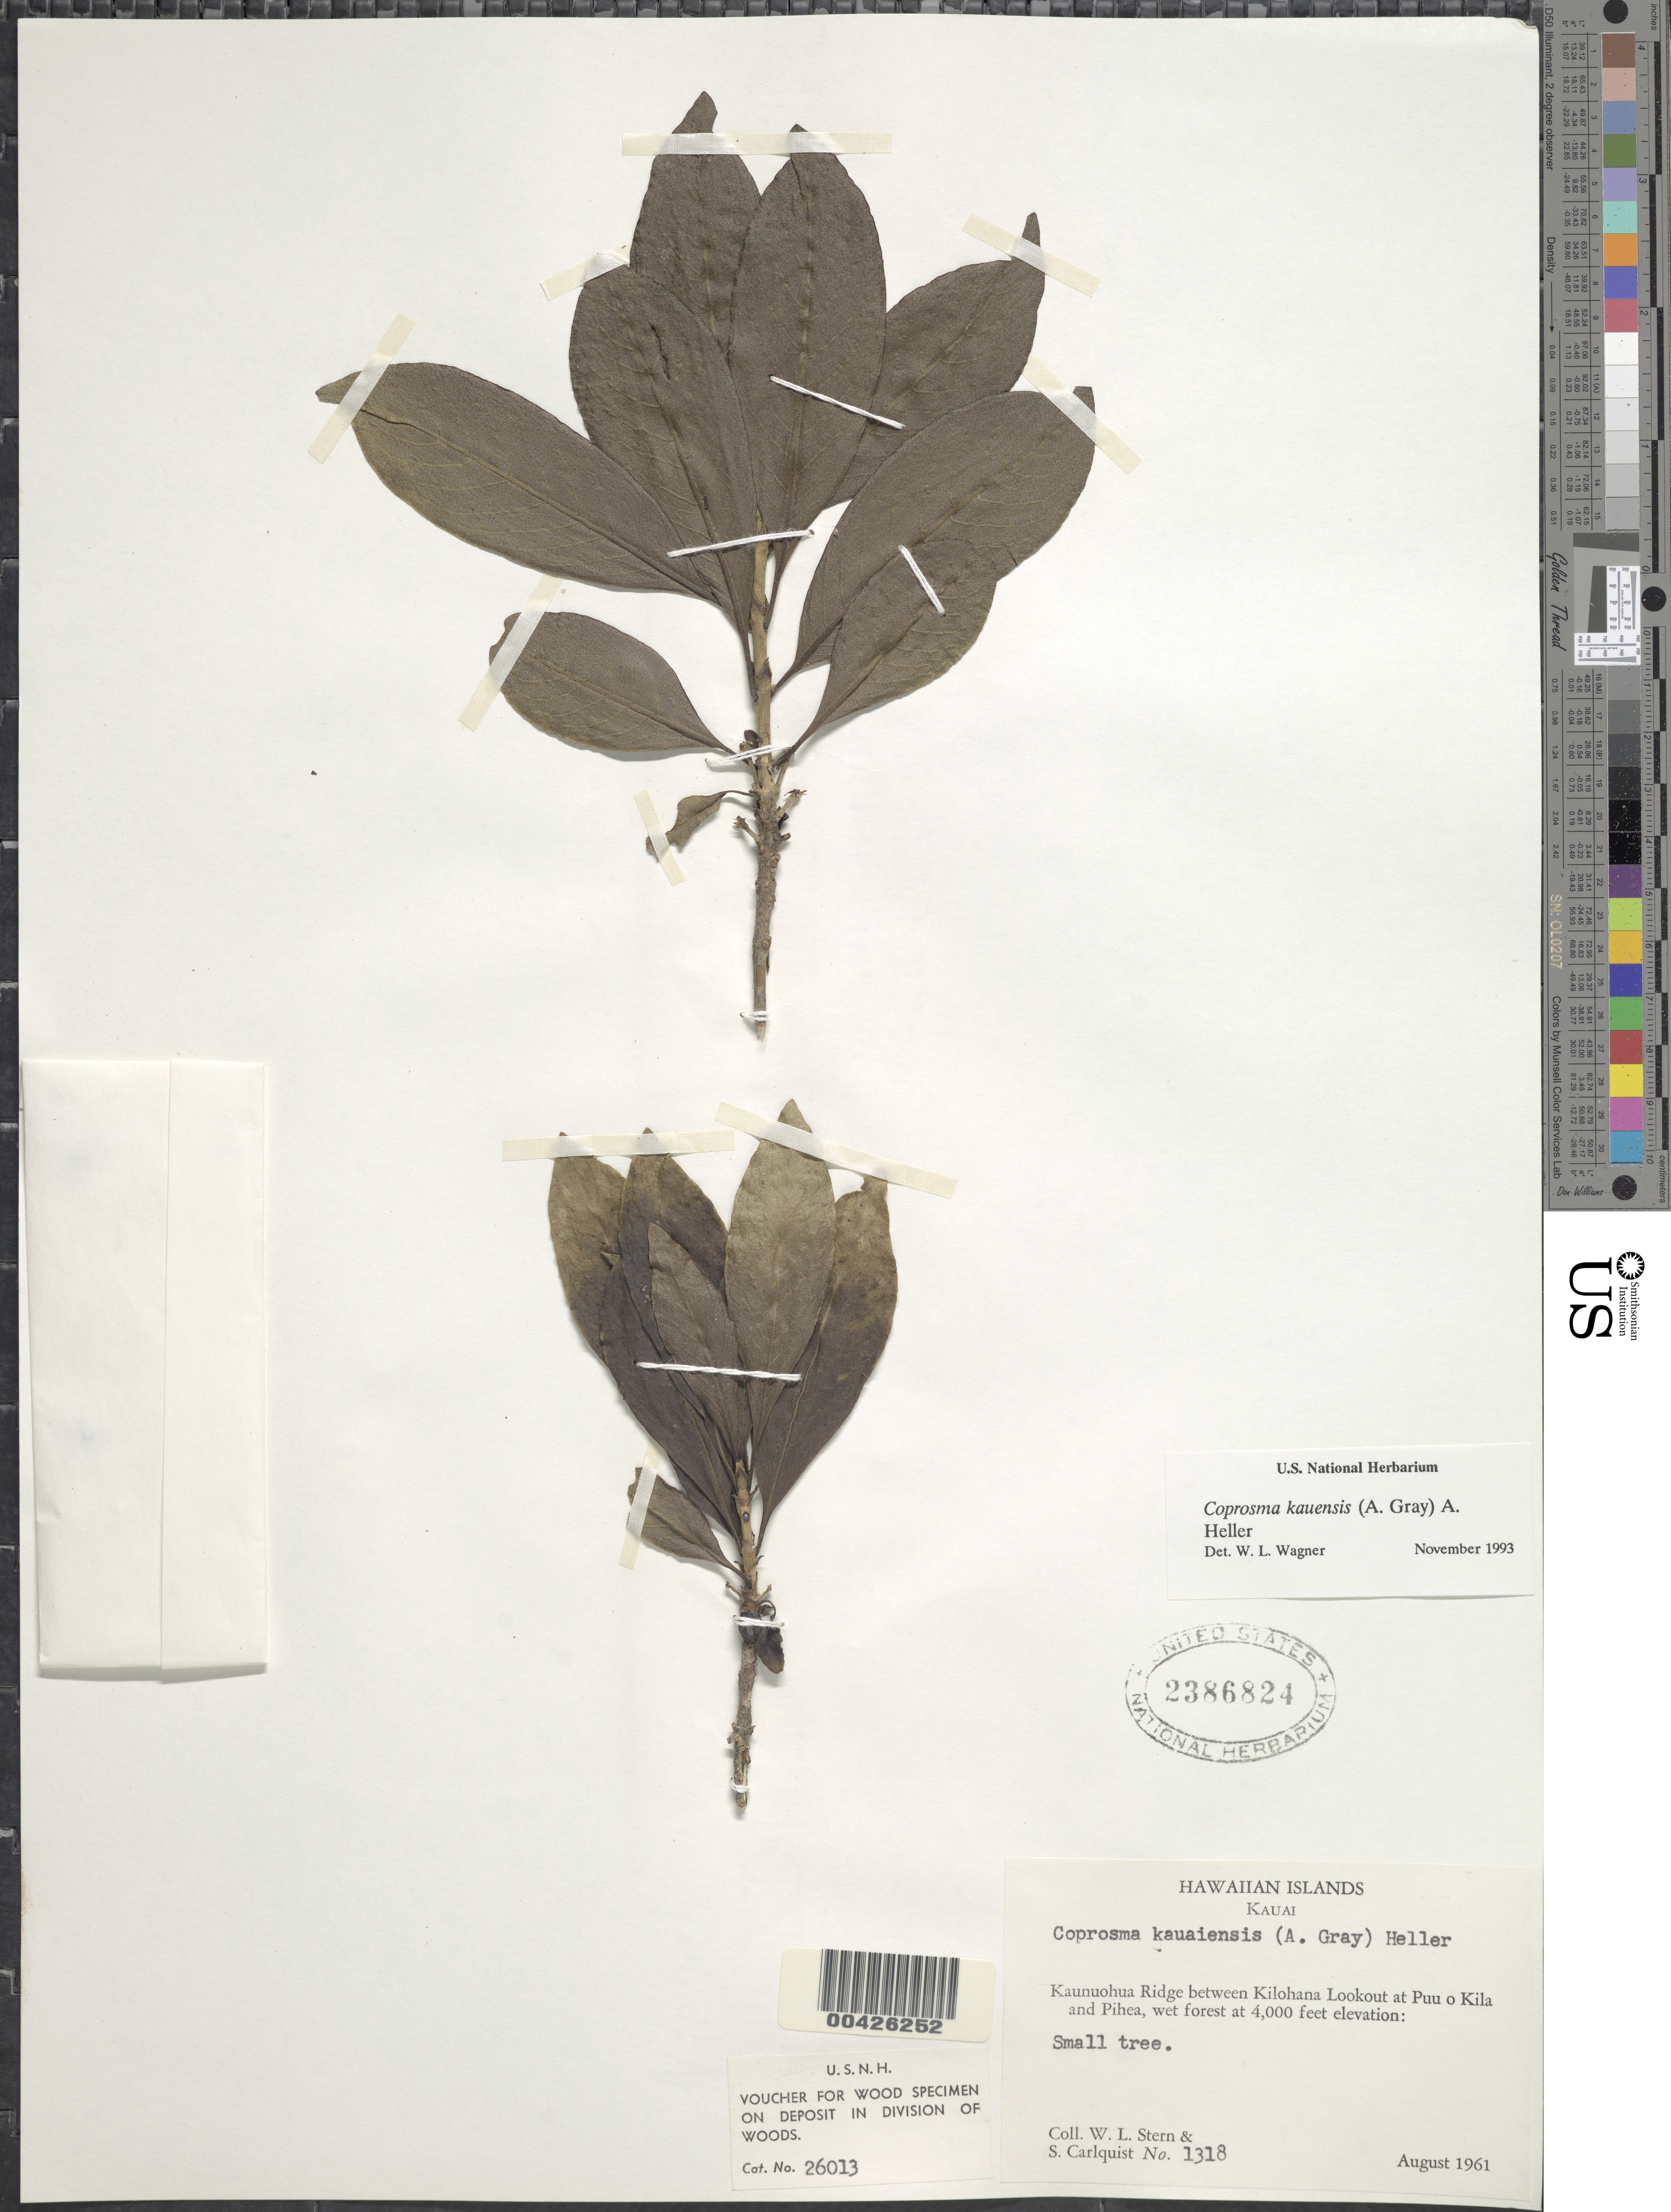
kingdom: Plantae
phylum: Tracheophyta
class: Magnoliopsida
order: Gentianales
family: Rubiaceae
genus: Coprosma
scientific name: Coprosma kauensis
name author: A. Heller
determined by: Wagner, W. L., (BOT), Smithsonian Institution - National Museum of Natural History (UNITED STATES)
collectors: W. L. Stern & S. Carlquist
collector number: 1318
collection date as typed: Aug 1961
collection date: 1961-08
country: United States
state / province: Hawaii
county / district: Kauai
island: Kaua'i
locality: Kaunuohua Ridge between Kilohana Lookout at Puu o Kila and Pihea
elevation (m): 1219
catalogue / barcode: US 2386824